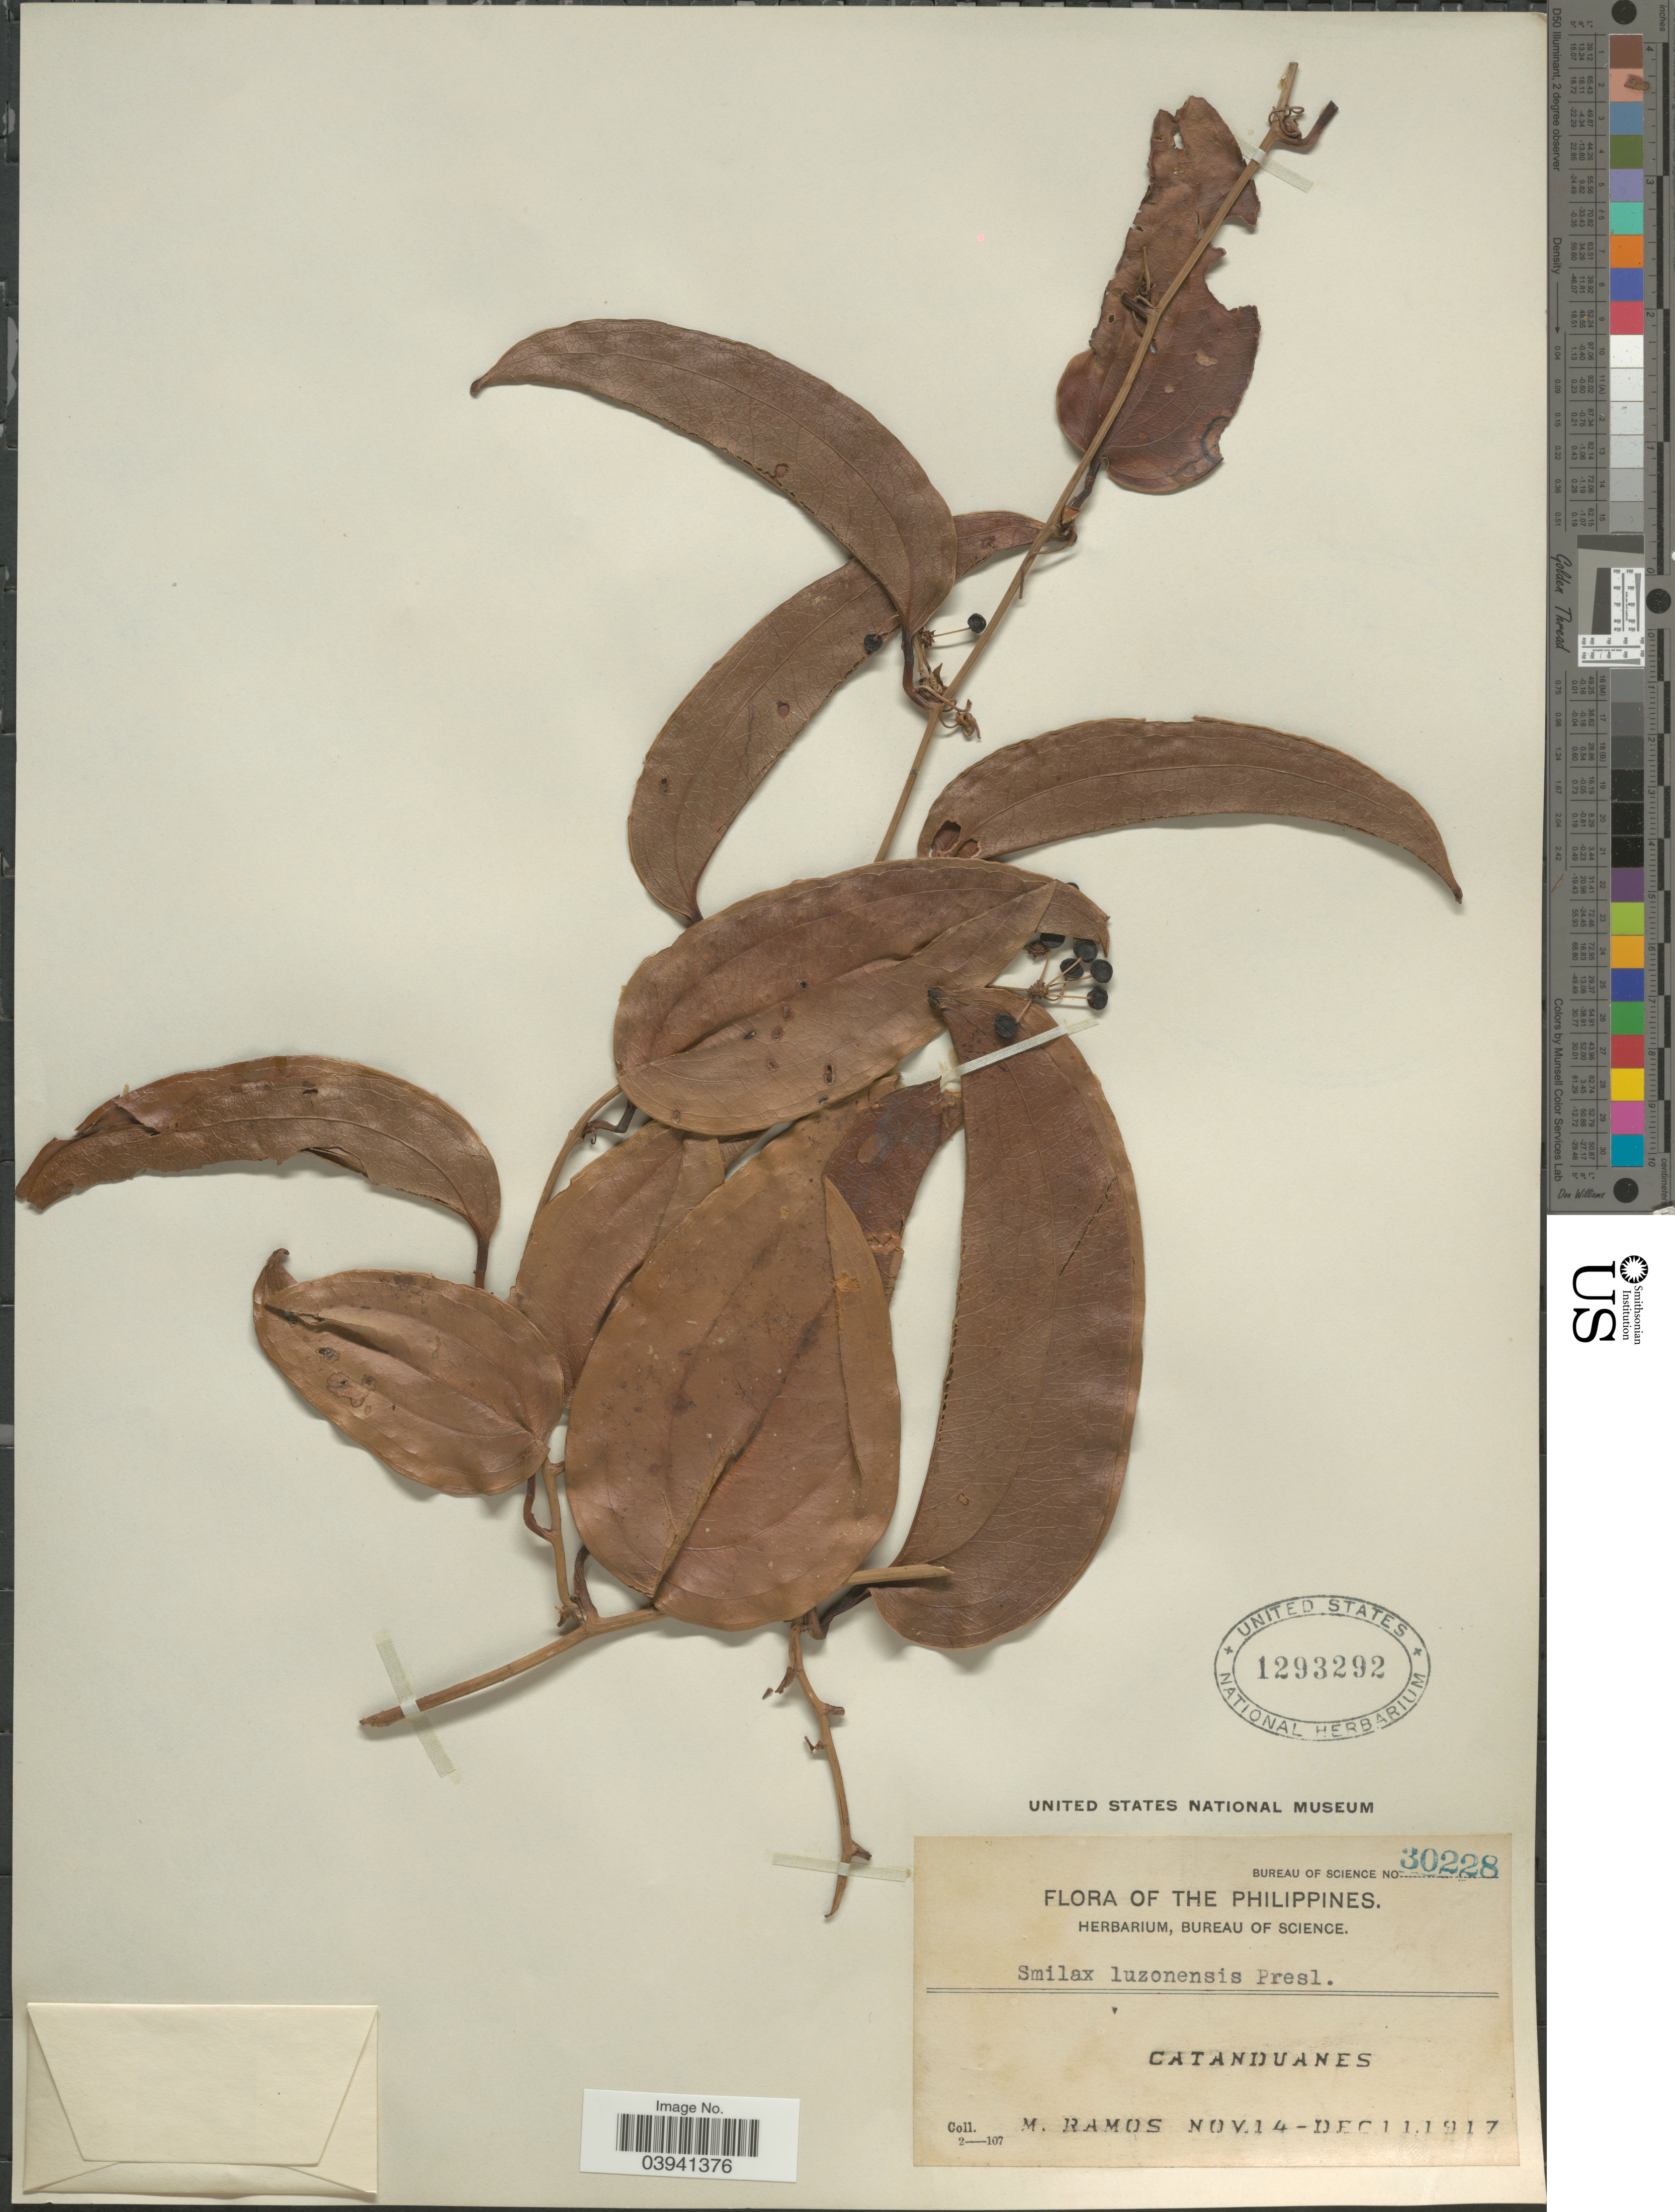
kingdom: Plantae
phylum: Tracheophyta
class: Liliopsida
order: Liliales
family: Smilacaceae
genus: Smilax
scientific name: Smilax luzonensis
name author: C. Presl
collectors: M. Ramos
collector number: Bureau of Science 30228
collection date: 1917-11-14/1917-12-11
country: Philippines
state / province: Bicol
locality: Catanduanes.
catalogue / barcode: US 1293292